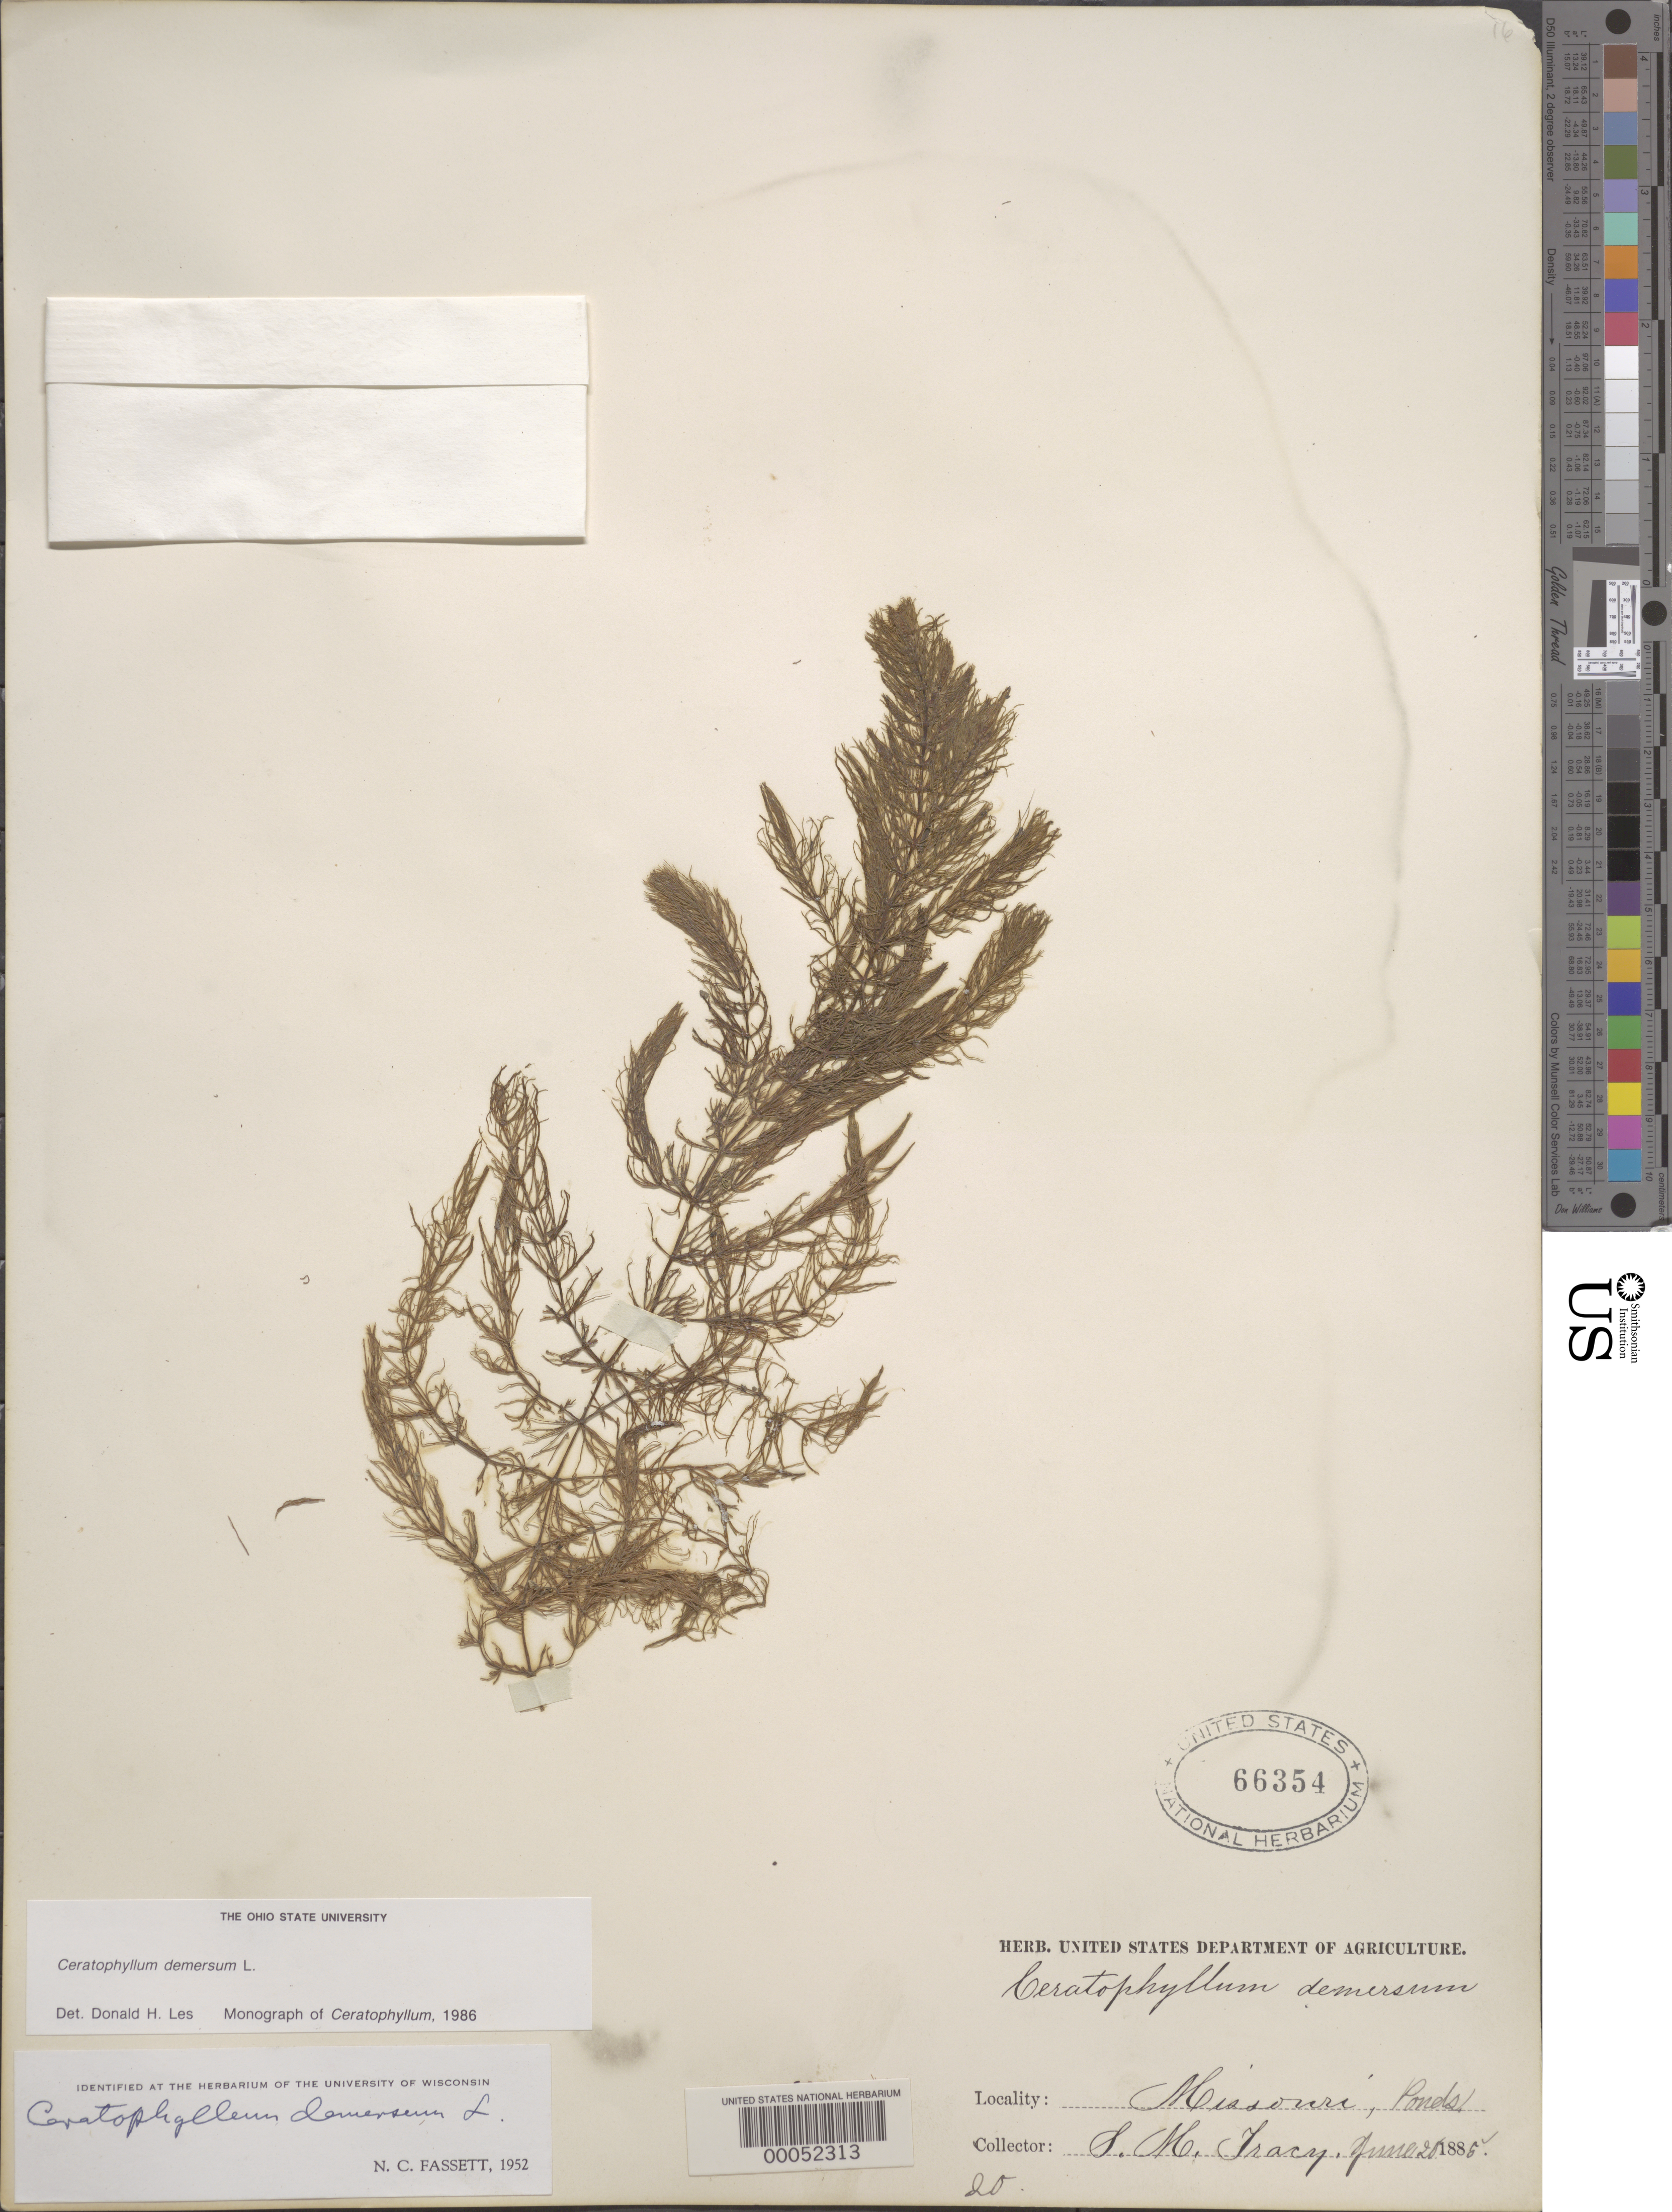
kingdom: Plantae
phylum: Tracheophyta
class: Magnoliopsida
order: Ceratophyllales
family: Ceratophyllaceae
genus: Ceratophyllum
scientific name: Ceratophyllum demersum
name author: L.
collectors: S. M. Tracy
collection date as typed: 20 Jun 1885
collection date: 1885-06-20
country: United States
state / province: Missouri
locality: Ponds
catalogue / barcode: US 66354